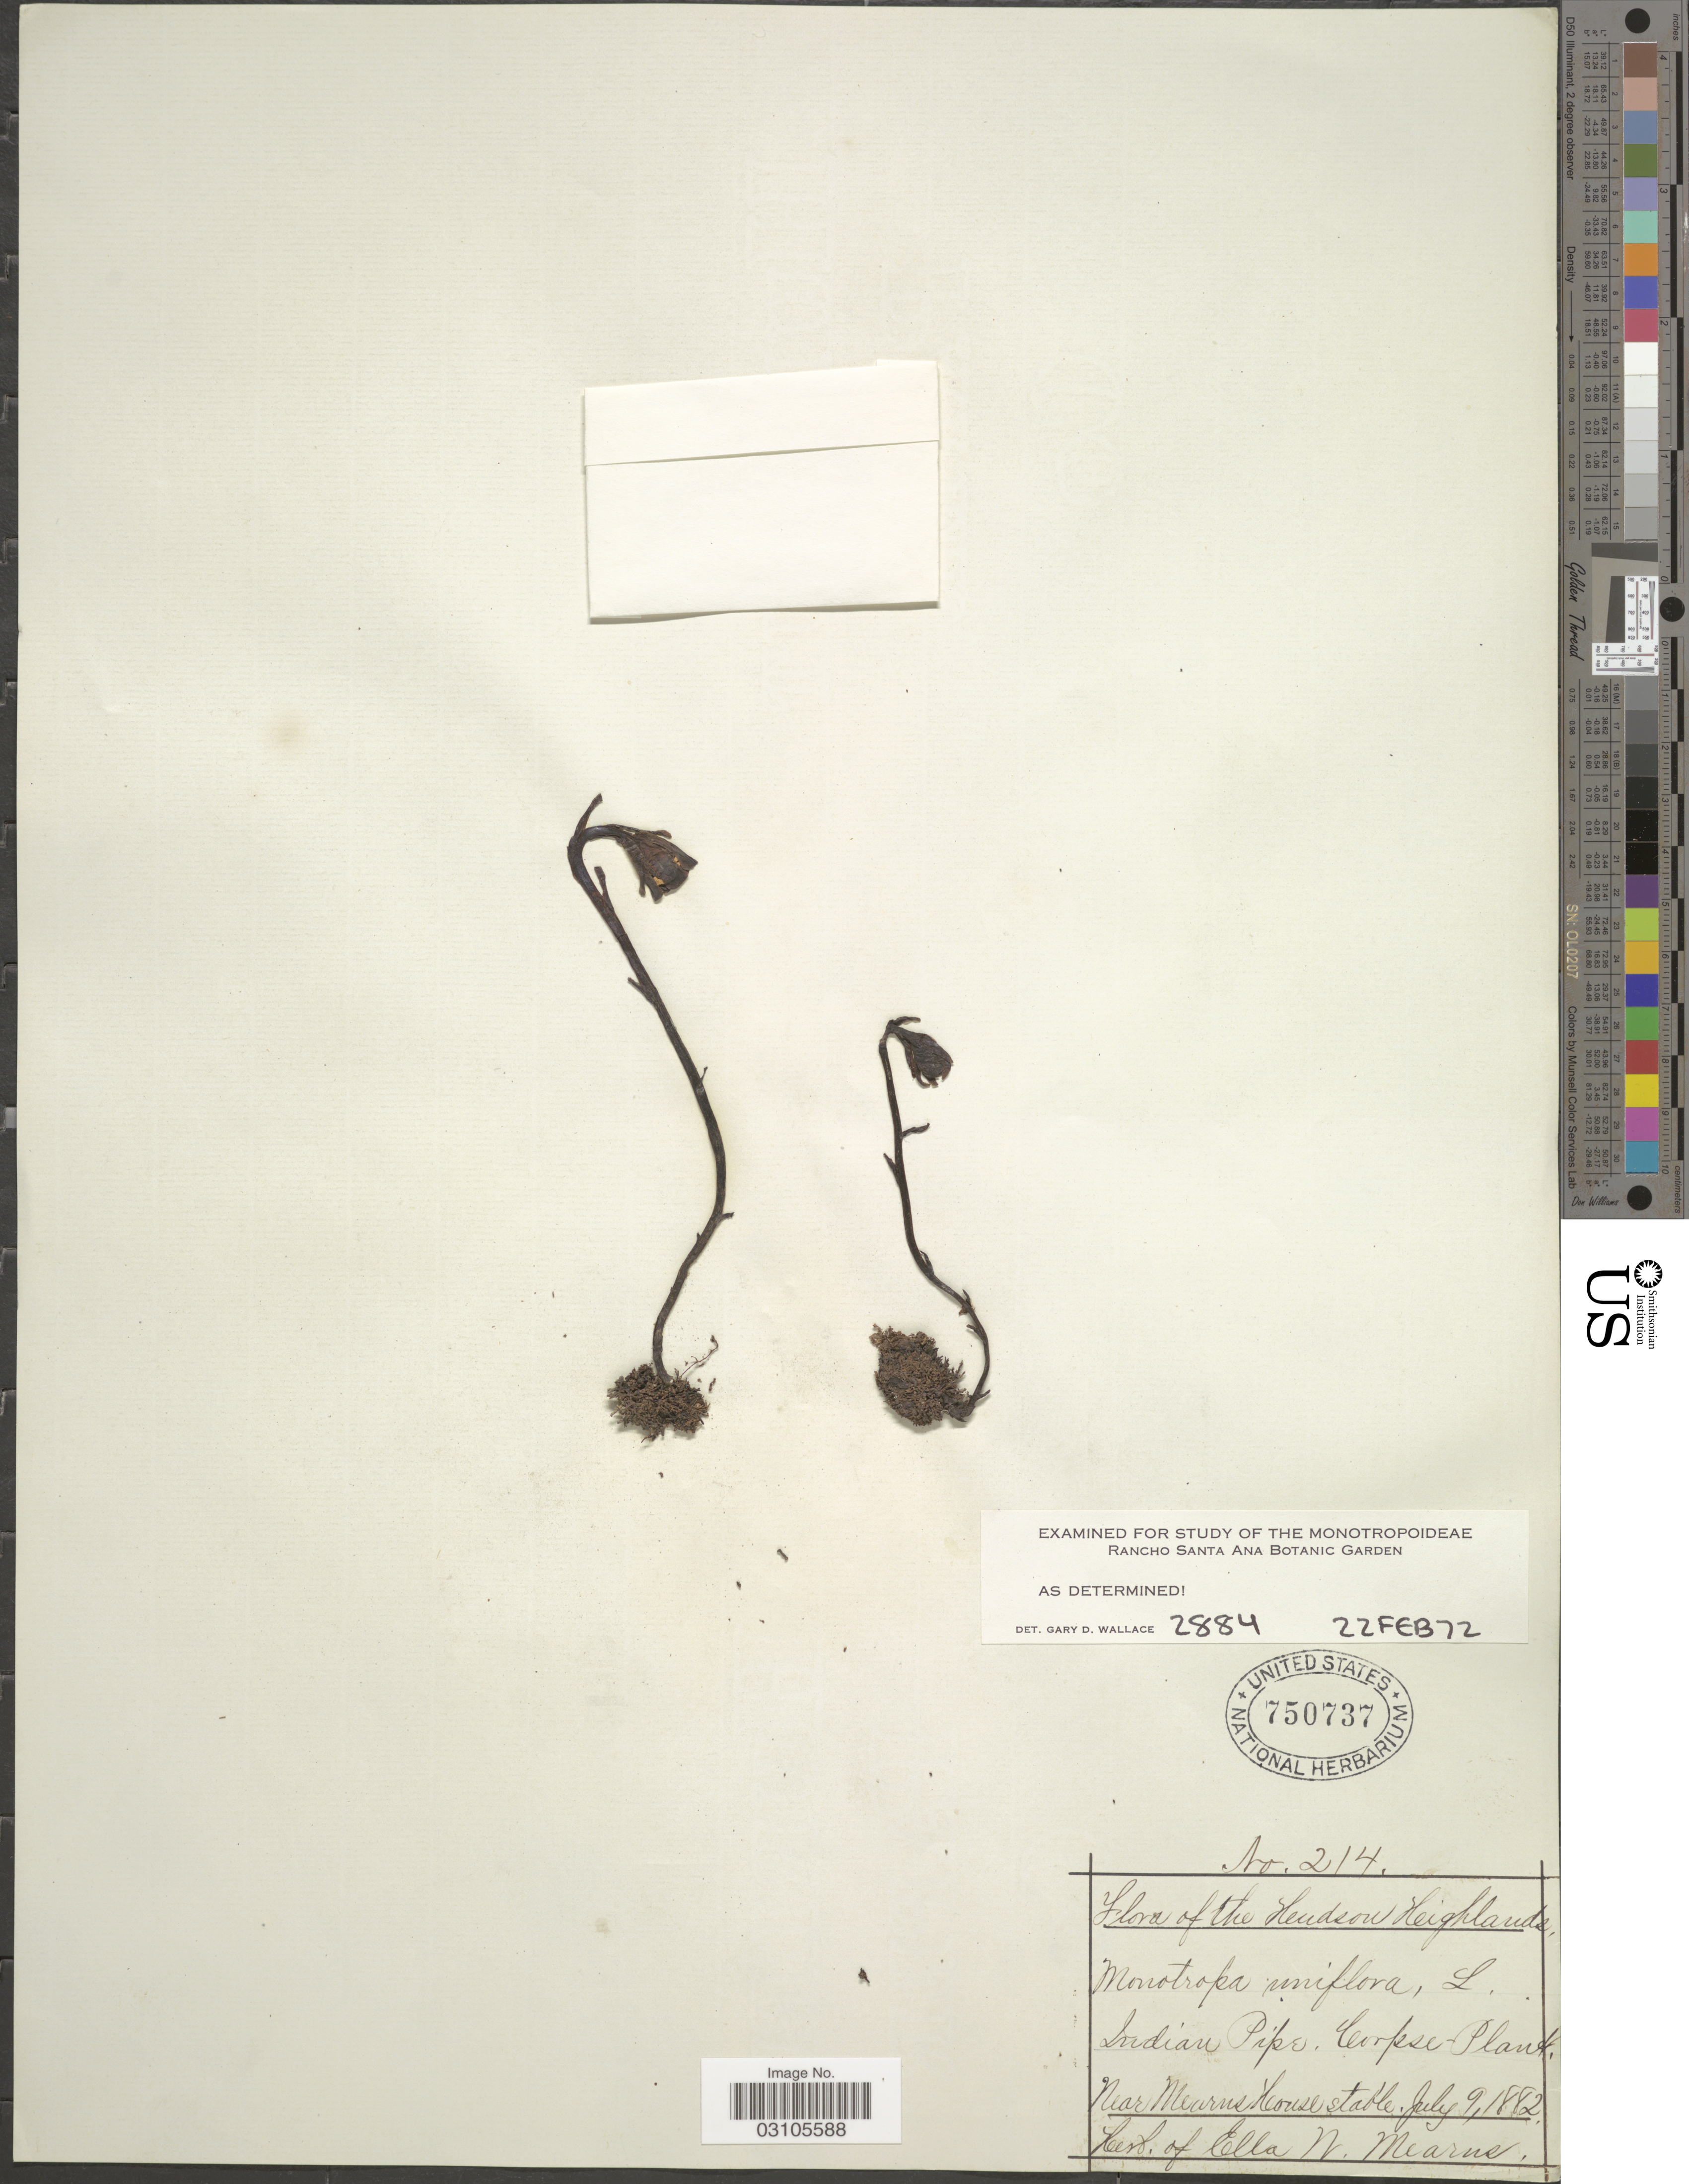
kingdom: Plantae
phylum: Tracheophyta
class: Magnoliopsida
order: Ericales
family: Ericaceae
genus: Monotropa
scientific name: Monotropa uniflora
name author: L.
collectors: ex herb. Ella W. Mearns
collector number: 214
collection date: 1882-07-09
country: United States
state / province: New York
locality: The Hudson Highlands. Indian Pipe, Corpse. Near Mearns House Stable.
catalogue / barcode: US 750737